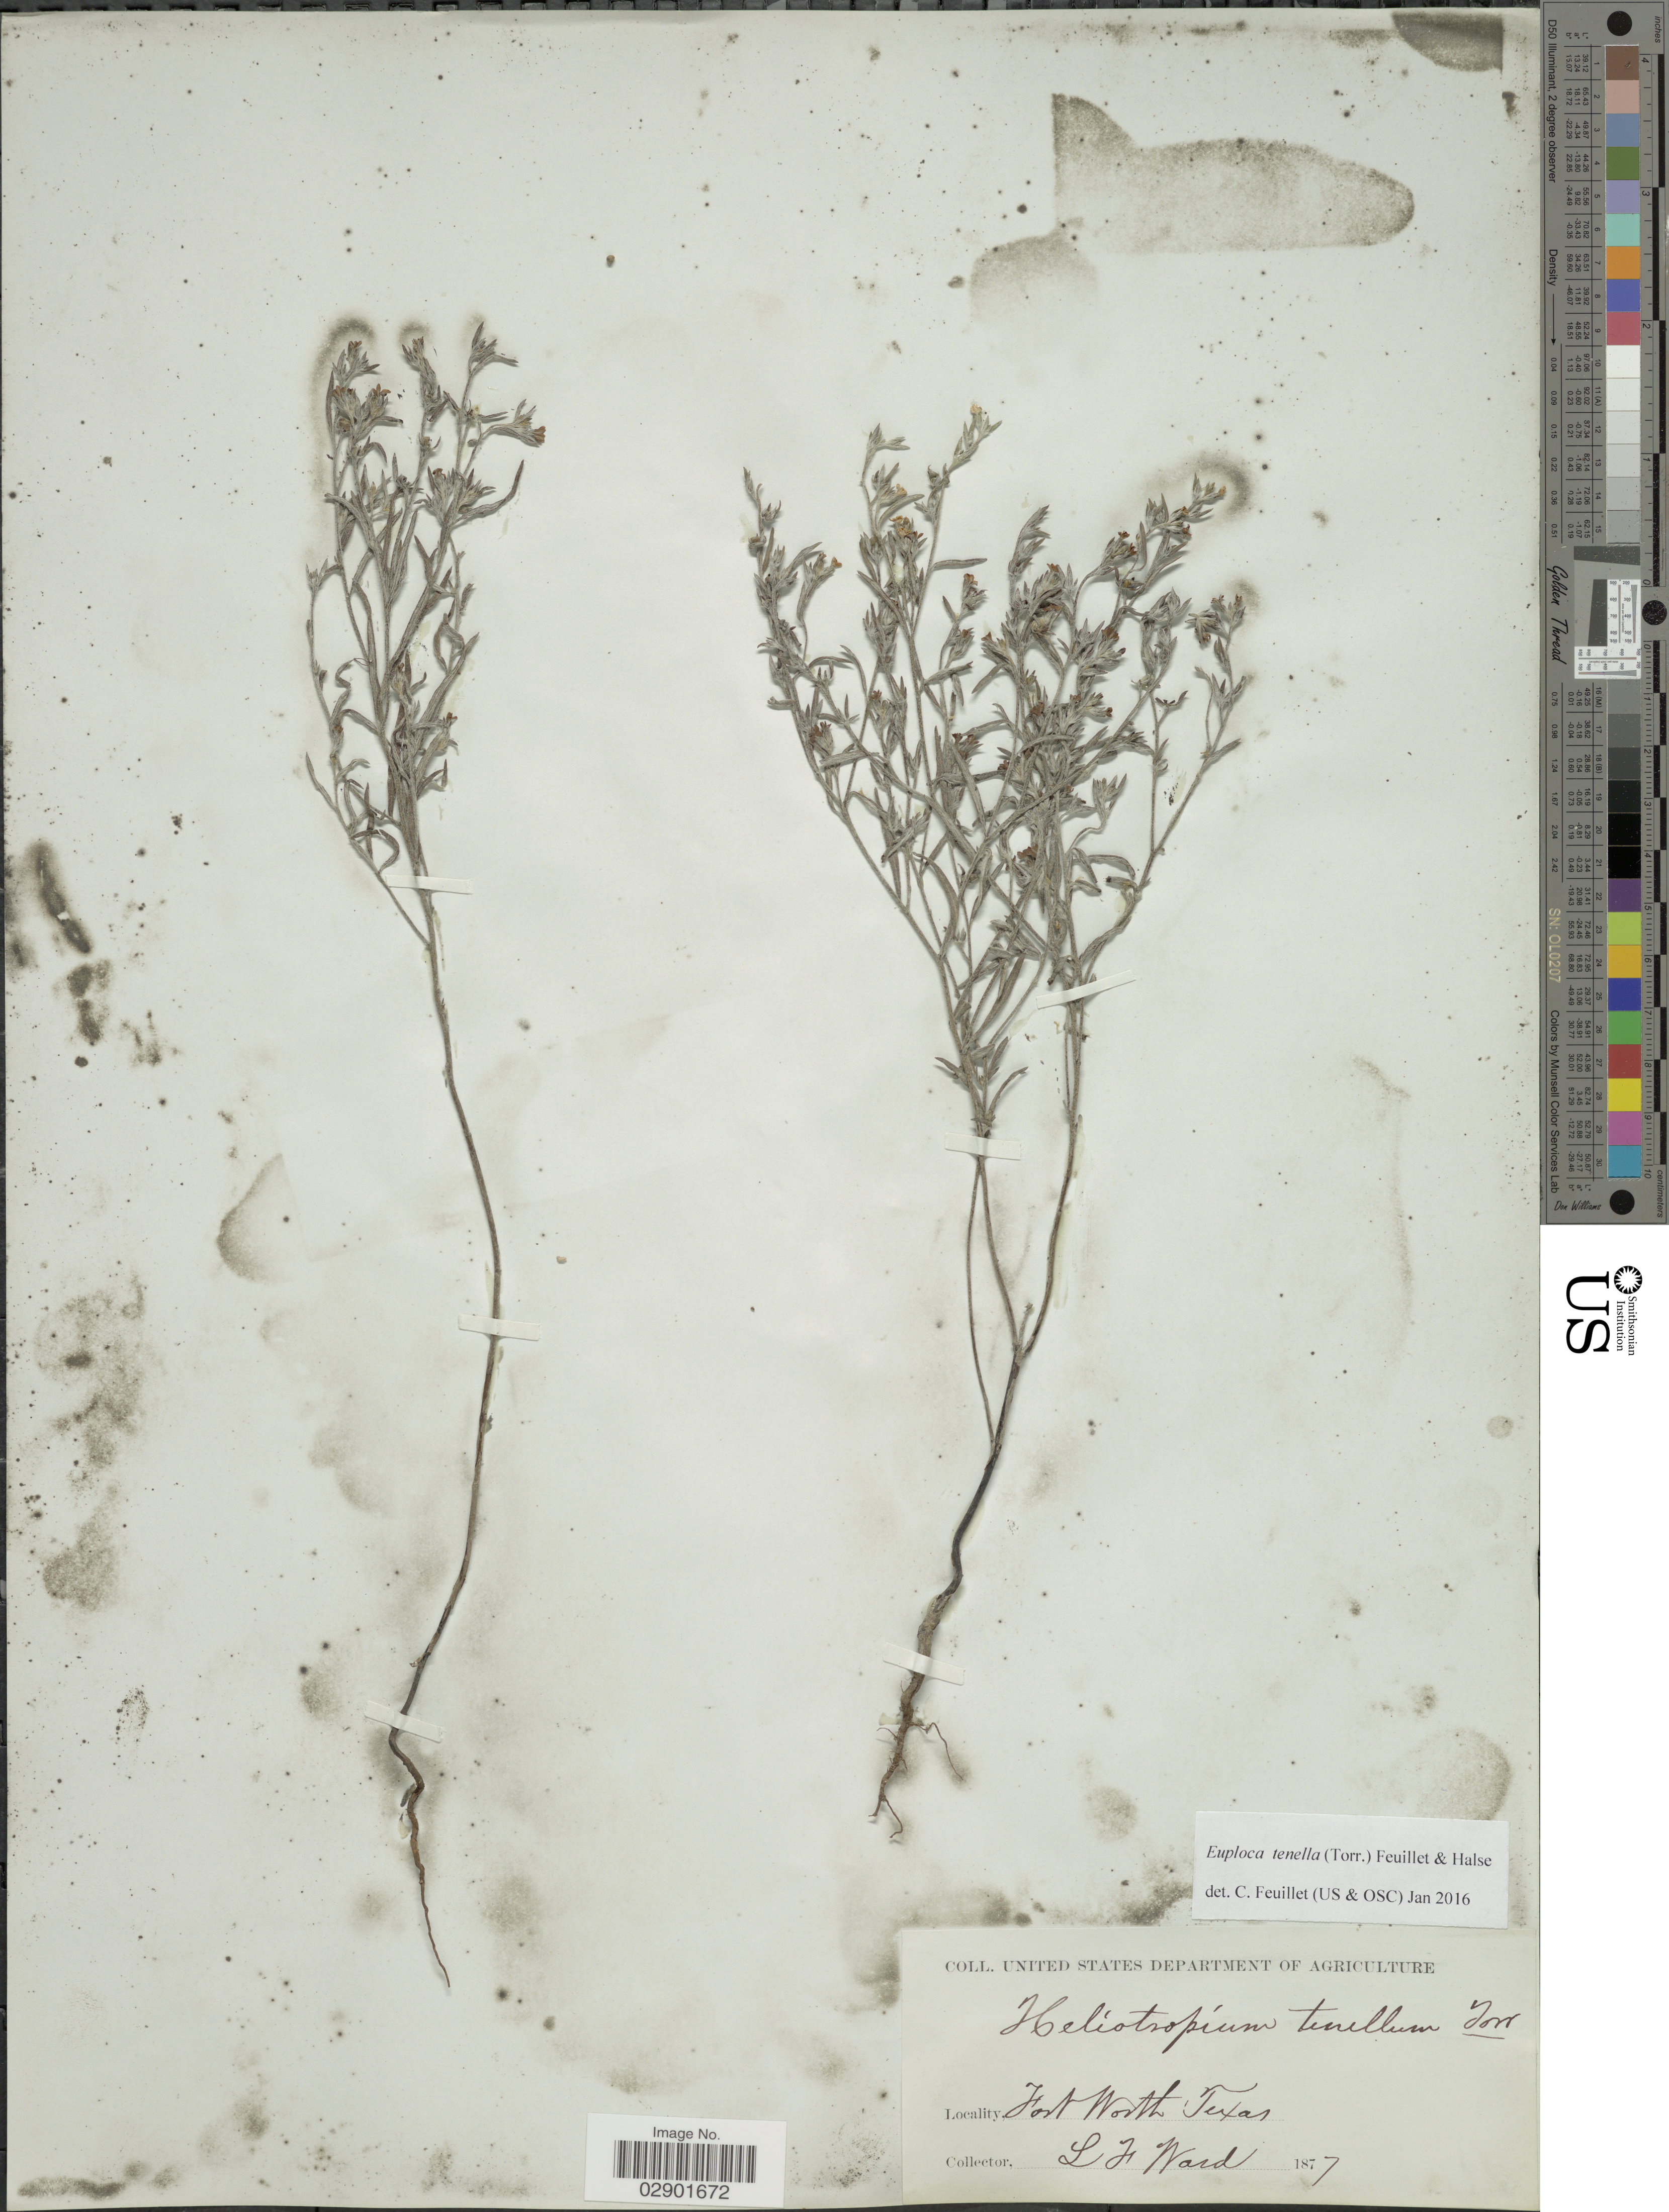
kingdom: Plantae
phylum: Tracheophyta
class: Magnoliopsida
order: Boraginales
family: Heliotropiaceae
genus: Euploca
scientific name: Euploca tenella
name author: (Torr.) Feuillet & Halse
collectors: L. H. Ward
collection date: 1877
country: United States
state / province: Texas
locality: Fort Worth.